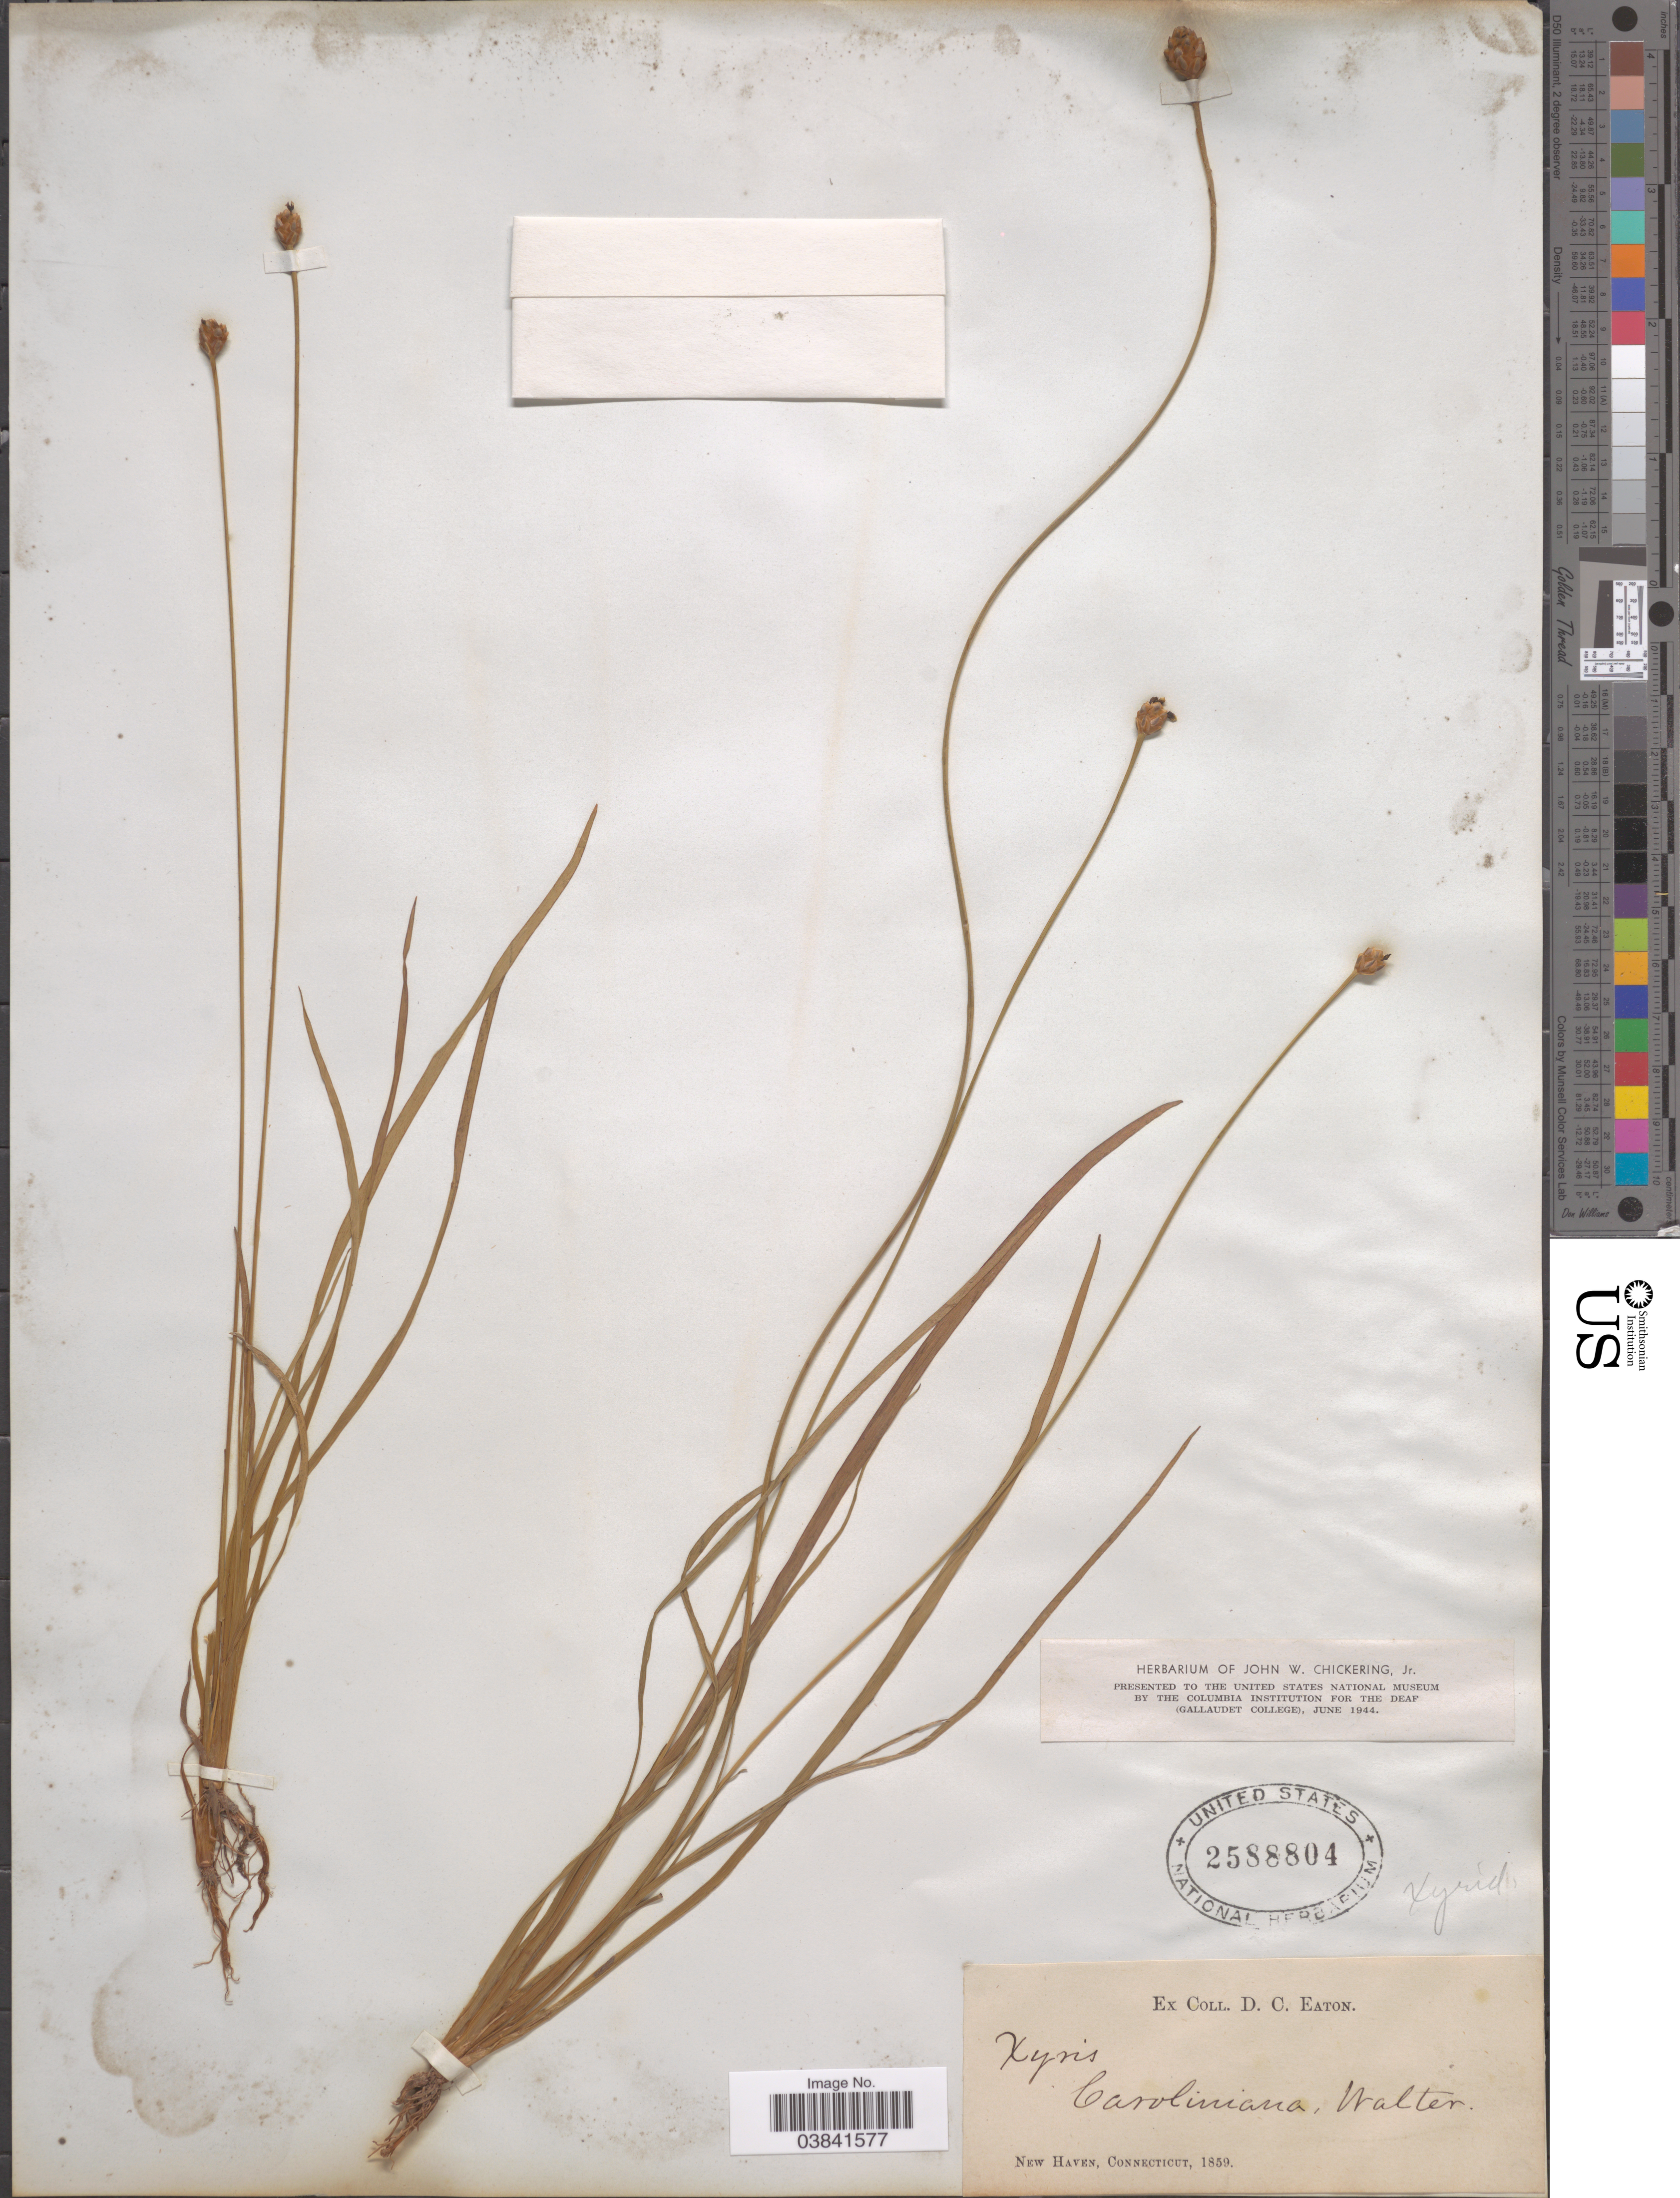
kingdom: Plantae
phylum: Tracheophyta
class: Liliopsida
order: Poales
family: Xyridaceae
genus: Xyris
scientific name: Xyris difformis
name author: Chapm.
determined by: Strong, Mark T., (BOT), Smithsonian Institution - National Museum of Natural History (UNITED STATES)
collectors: D. Eaton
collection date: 1859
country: United States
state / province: Connecticut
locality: New Haven.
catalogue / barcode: US 2588804